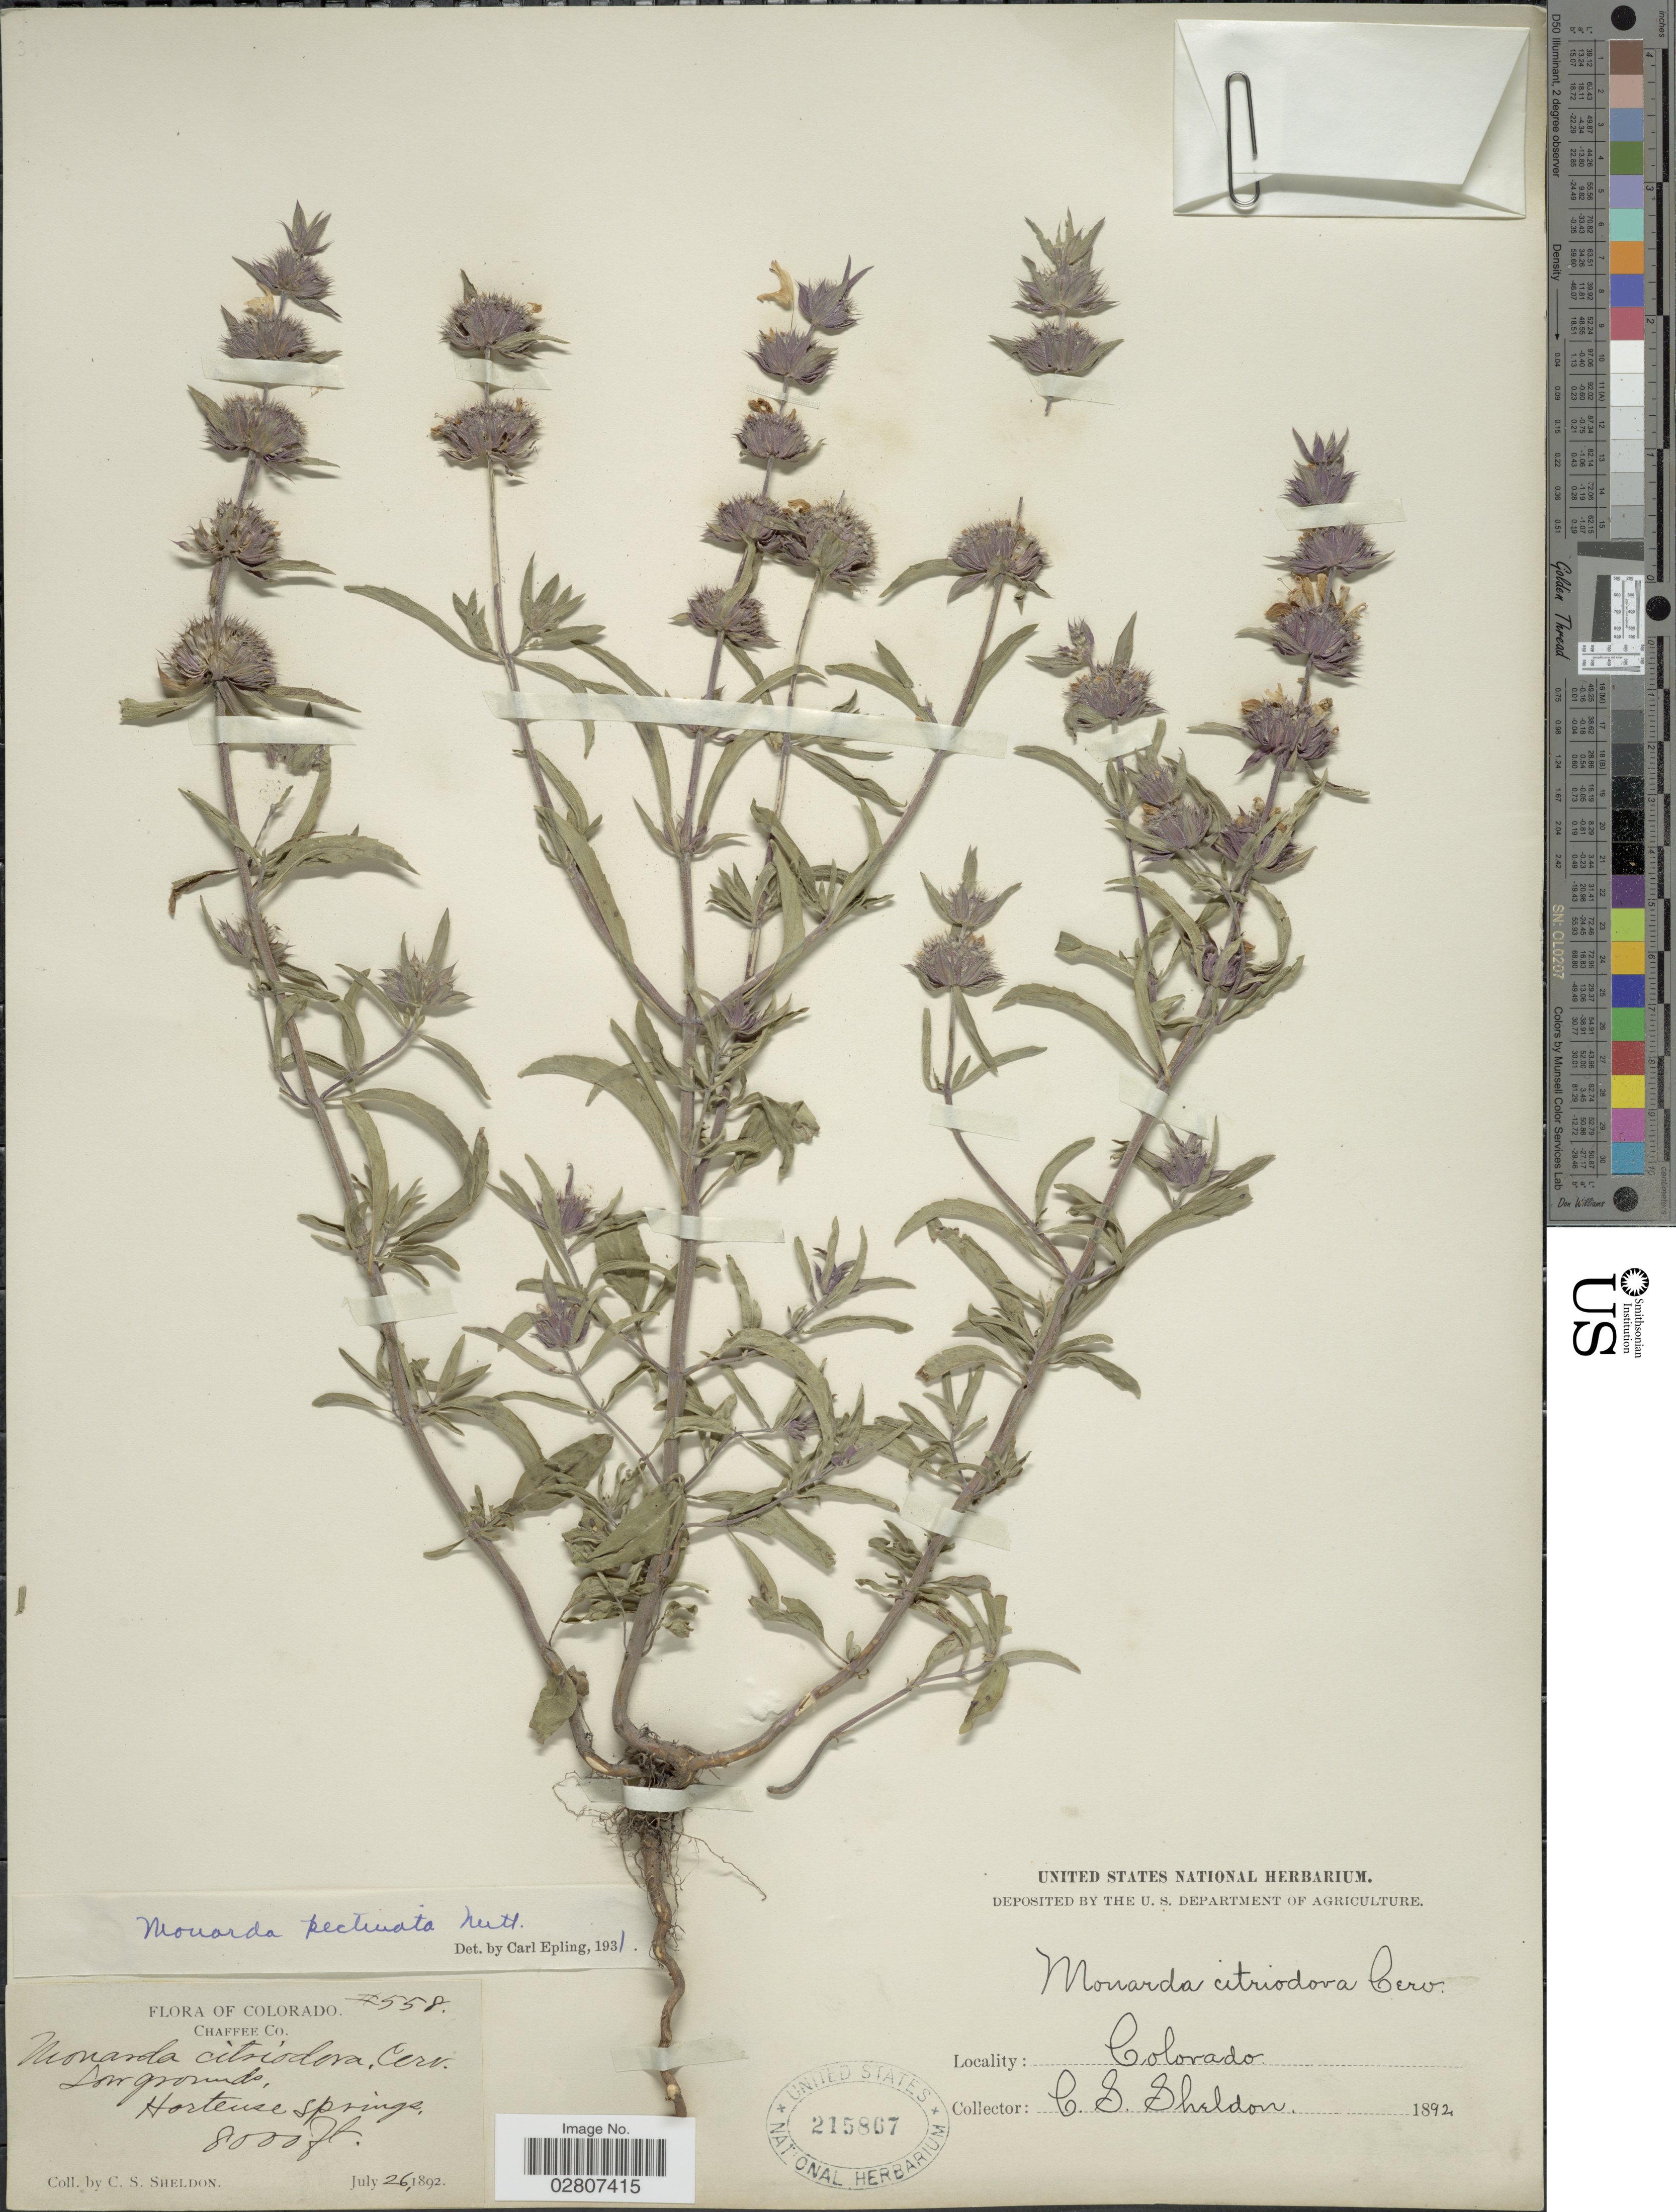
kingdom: Plantae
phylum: Tracheophyta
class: Magnoliopsida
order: Lamiales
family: Lamiaceae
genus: Monarda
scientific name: Monarda pectinata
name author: Nutt.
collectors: C. S. Sheldon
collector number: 558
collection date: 1892-07-26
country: United States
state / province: Colorado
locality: Chaffee Co. Low grounds, Hortense Springs.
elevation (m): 2438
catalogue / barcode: US 215867